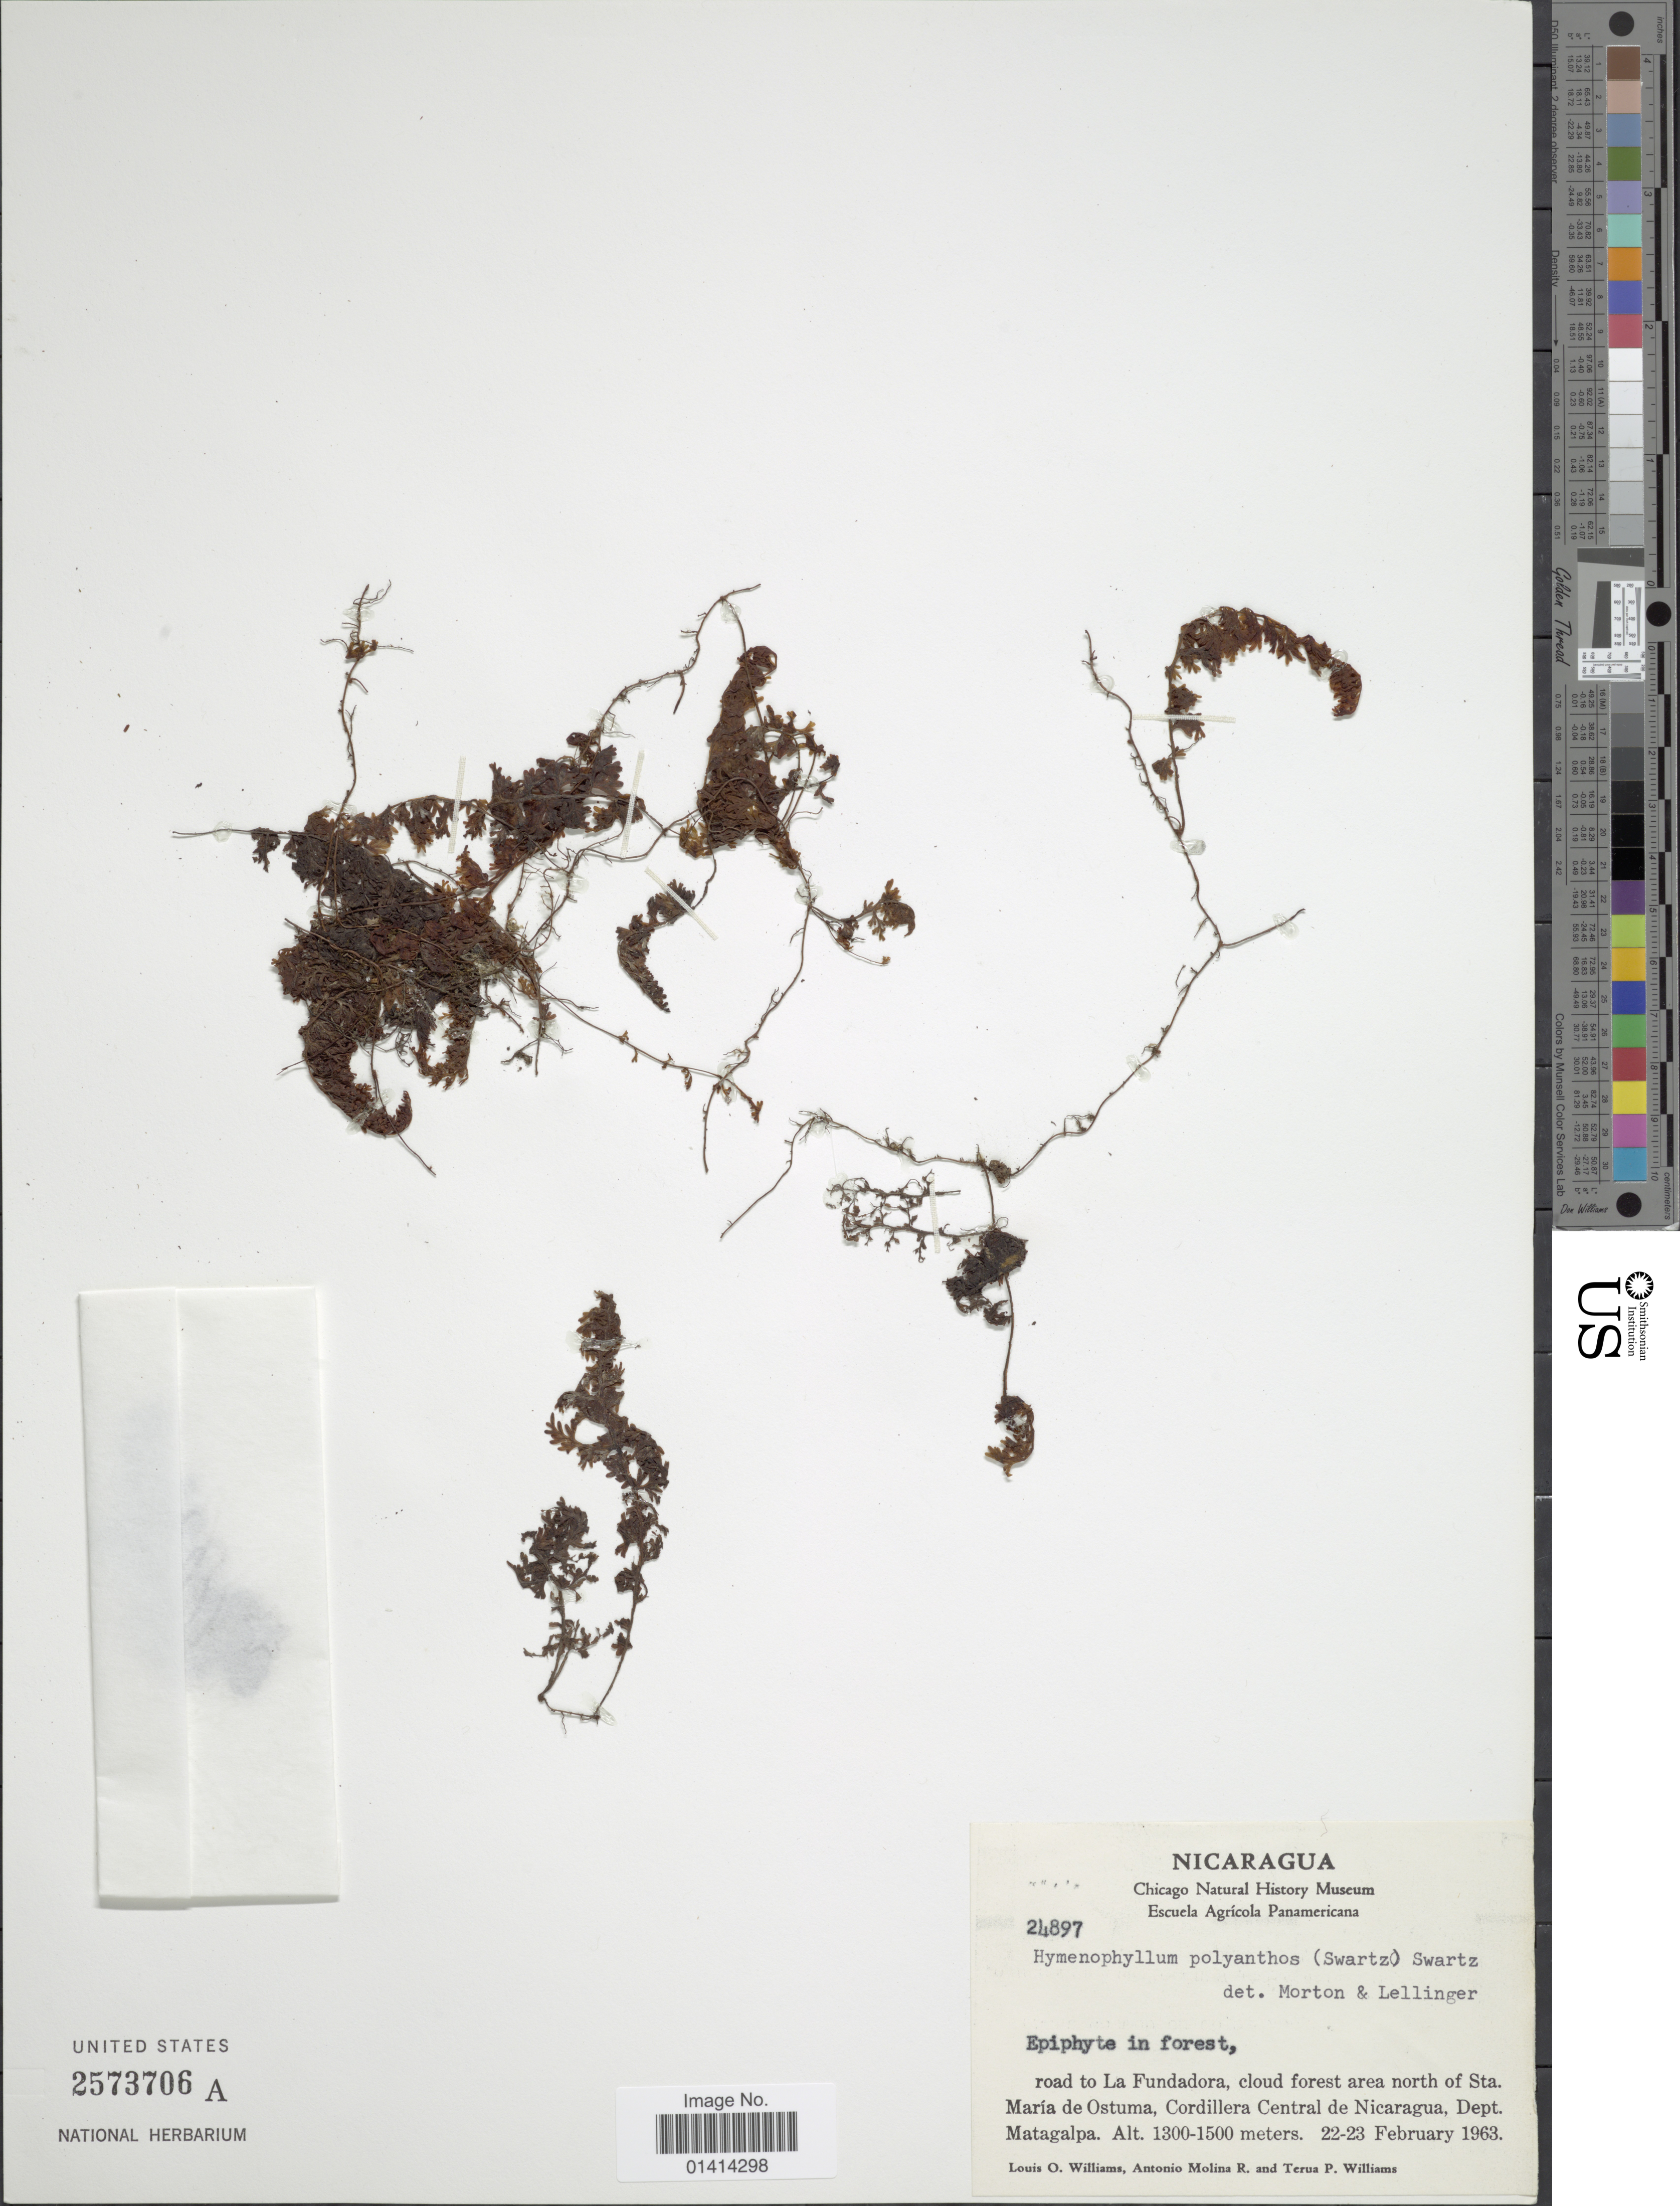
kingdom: Plantae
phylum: Tracheophyta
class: Polypodiopsida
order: Hymenophyllales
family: Hymenophyllaceae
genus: Hymenophyllum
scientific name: Hymenophyllum polyanthos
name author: (Sw.) Sw.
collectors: L. O. Williams, A. Molina R. & T. P. Williams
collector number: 24897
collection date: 1963-02-22/1963-02-23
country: Nicaragua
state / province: Matagalpa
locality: Road to La Fundadora, cloud forest area north of Sta. Maria de Ostuma, Cordillera central de Nicaragua, Dept Matagalpa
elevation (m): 1300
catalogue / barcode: US 2573706A